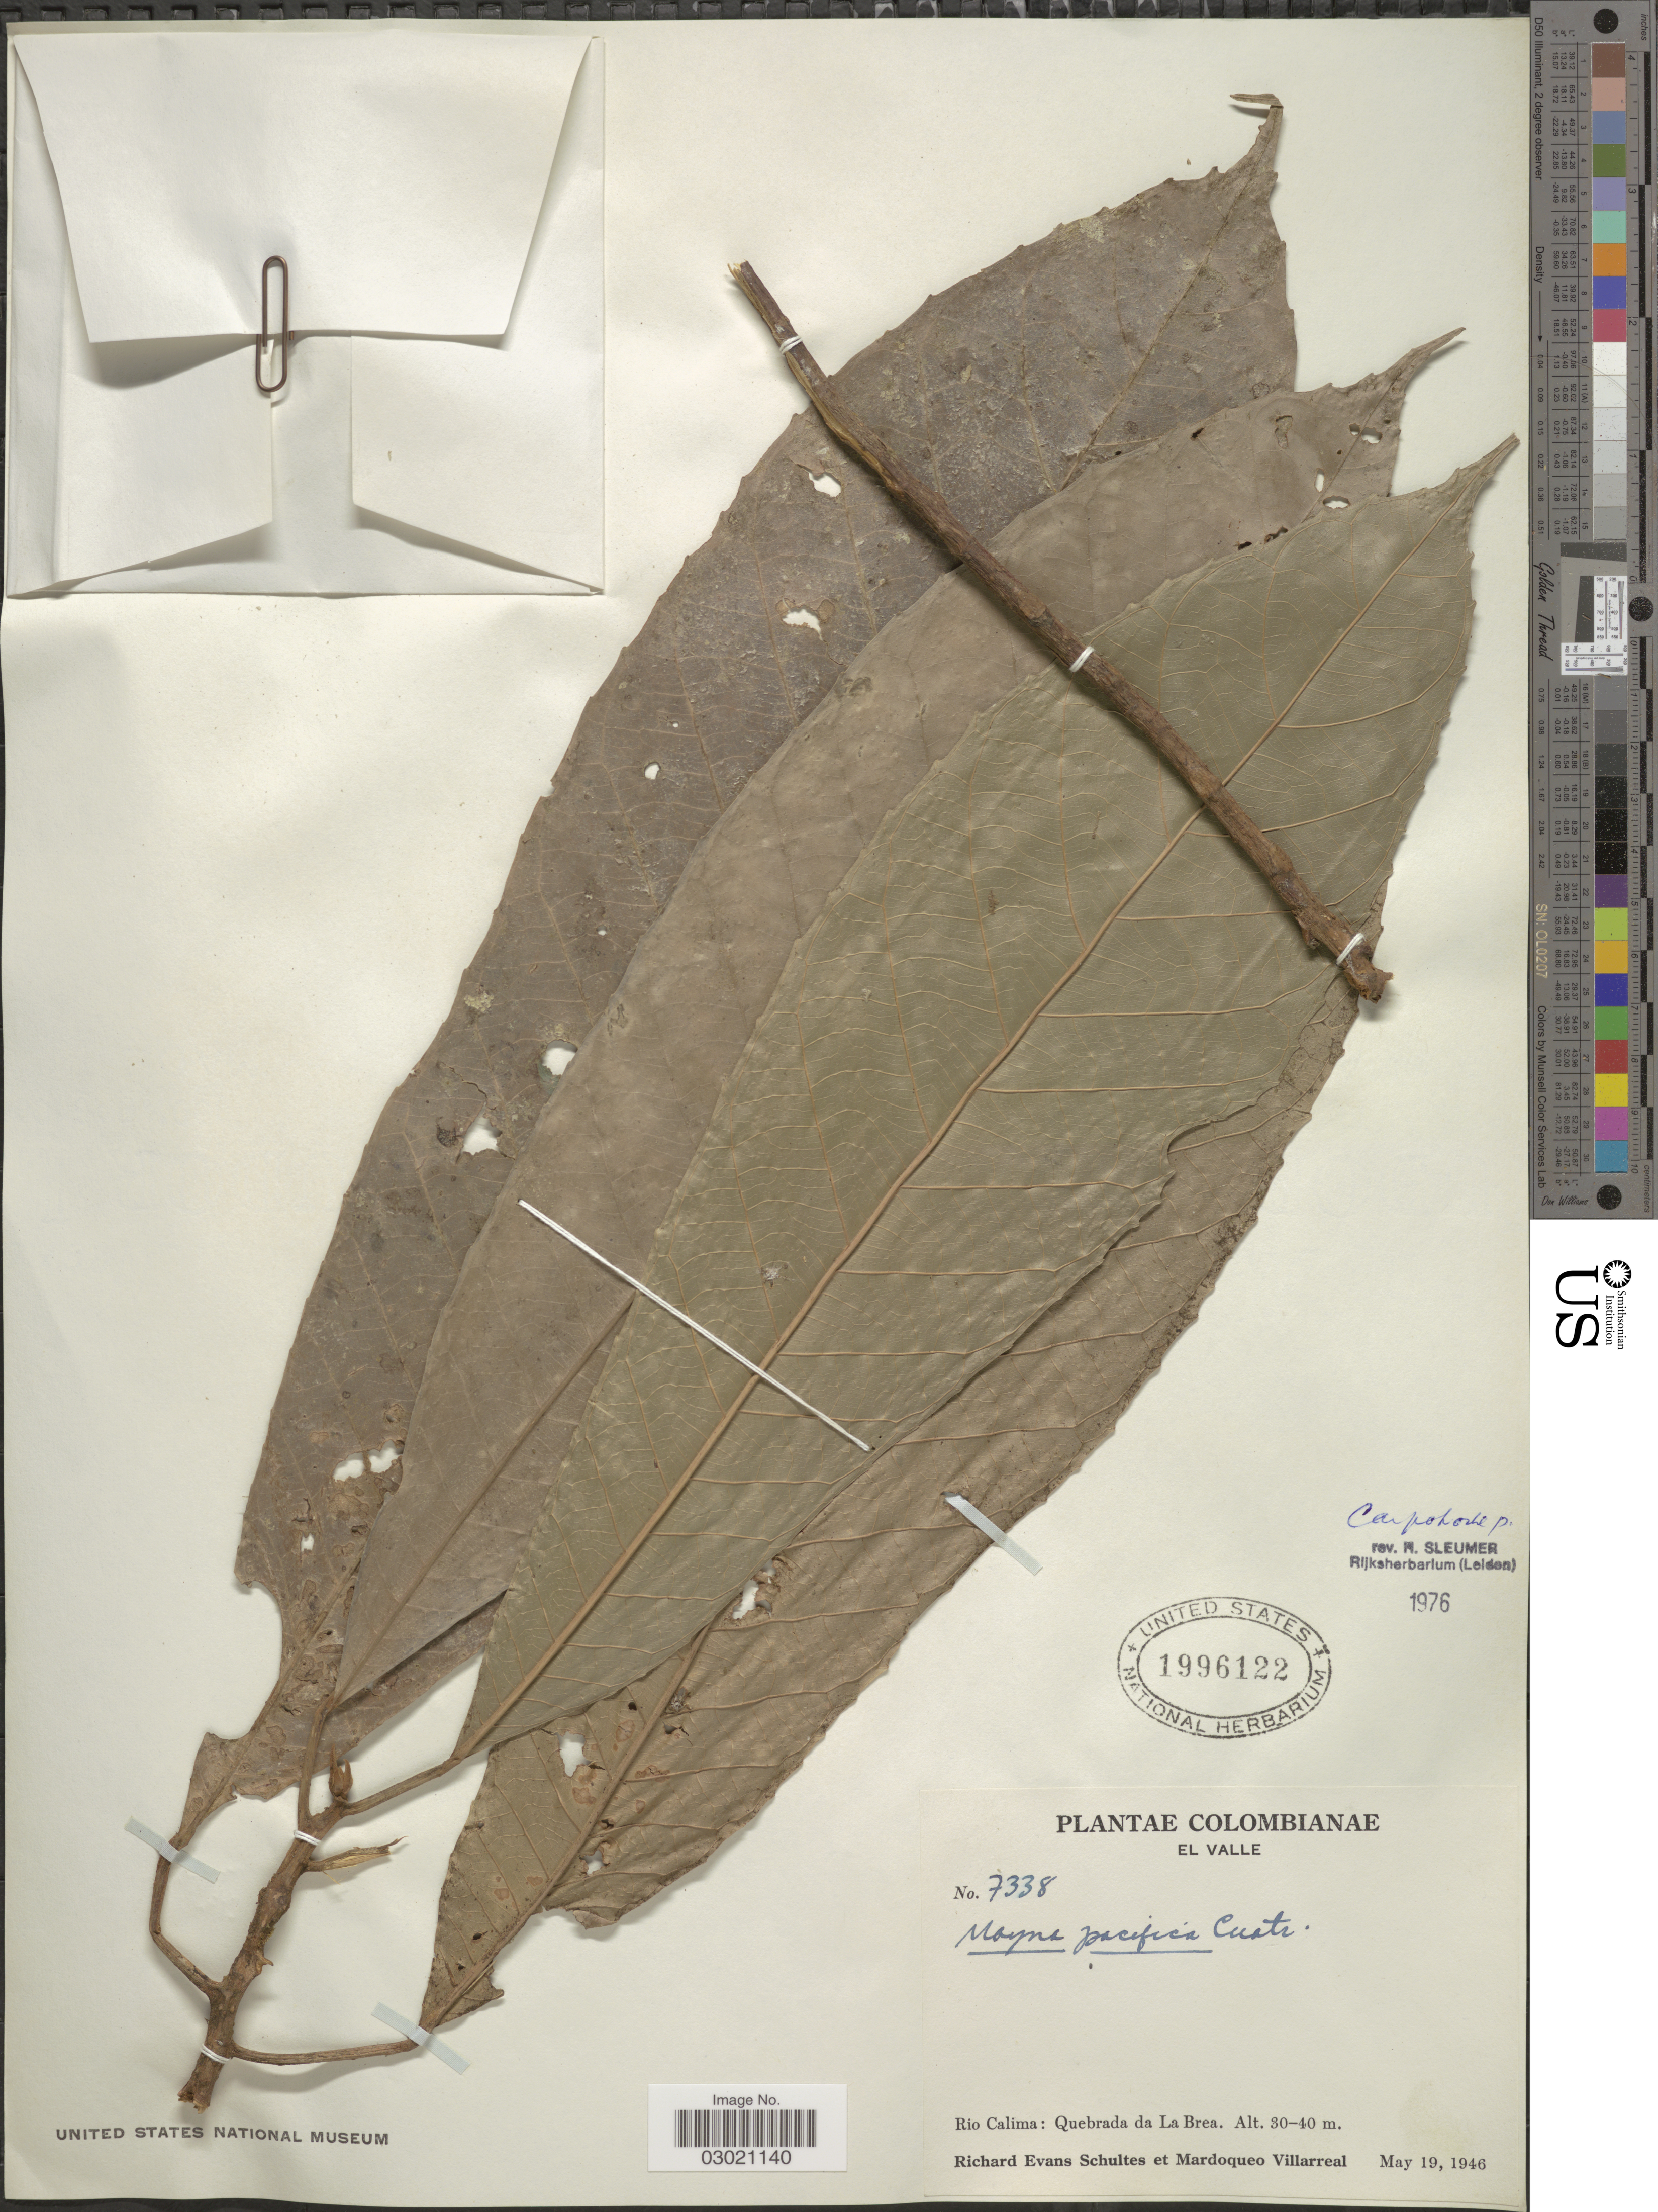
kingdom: Plantae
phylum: Tracheophyta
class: Magnoliopsida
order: Malpighiales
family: Achariaceae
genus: Carpotroche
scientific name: Carpotroche pacifica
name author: (Cuatrec.) Cuatrec.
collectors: R. E. Schultes & M. Villarreal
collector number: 7338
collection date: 1946-05-19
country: Colombia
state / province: Valle del Cauca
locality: El Valle, Rio Calima: Quebrada de La Brea.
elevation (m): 30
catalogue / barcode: US 1996122